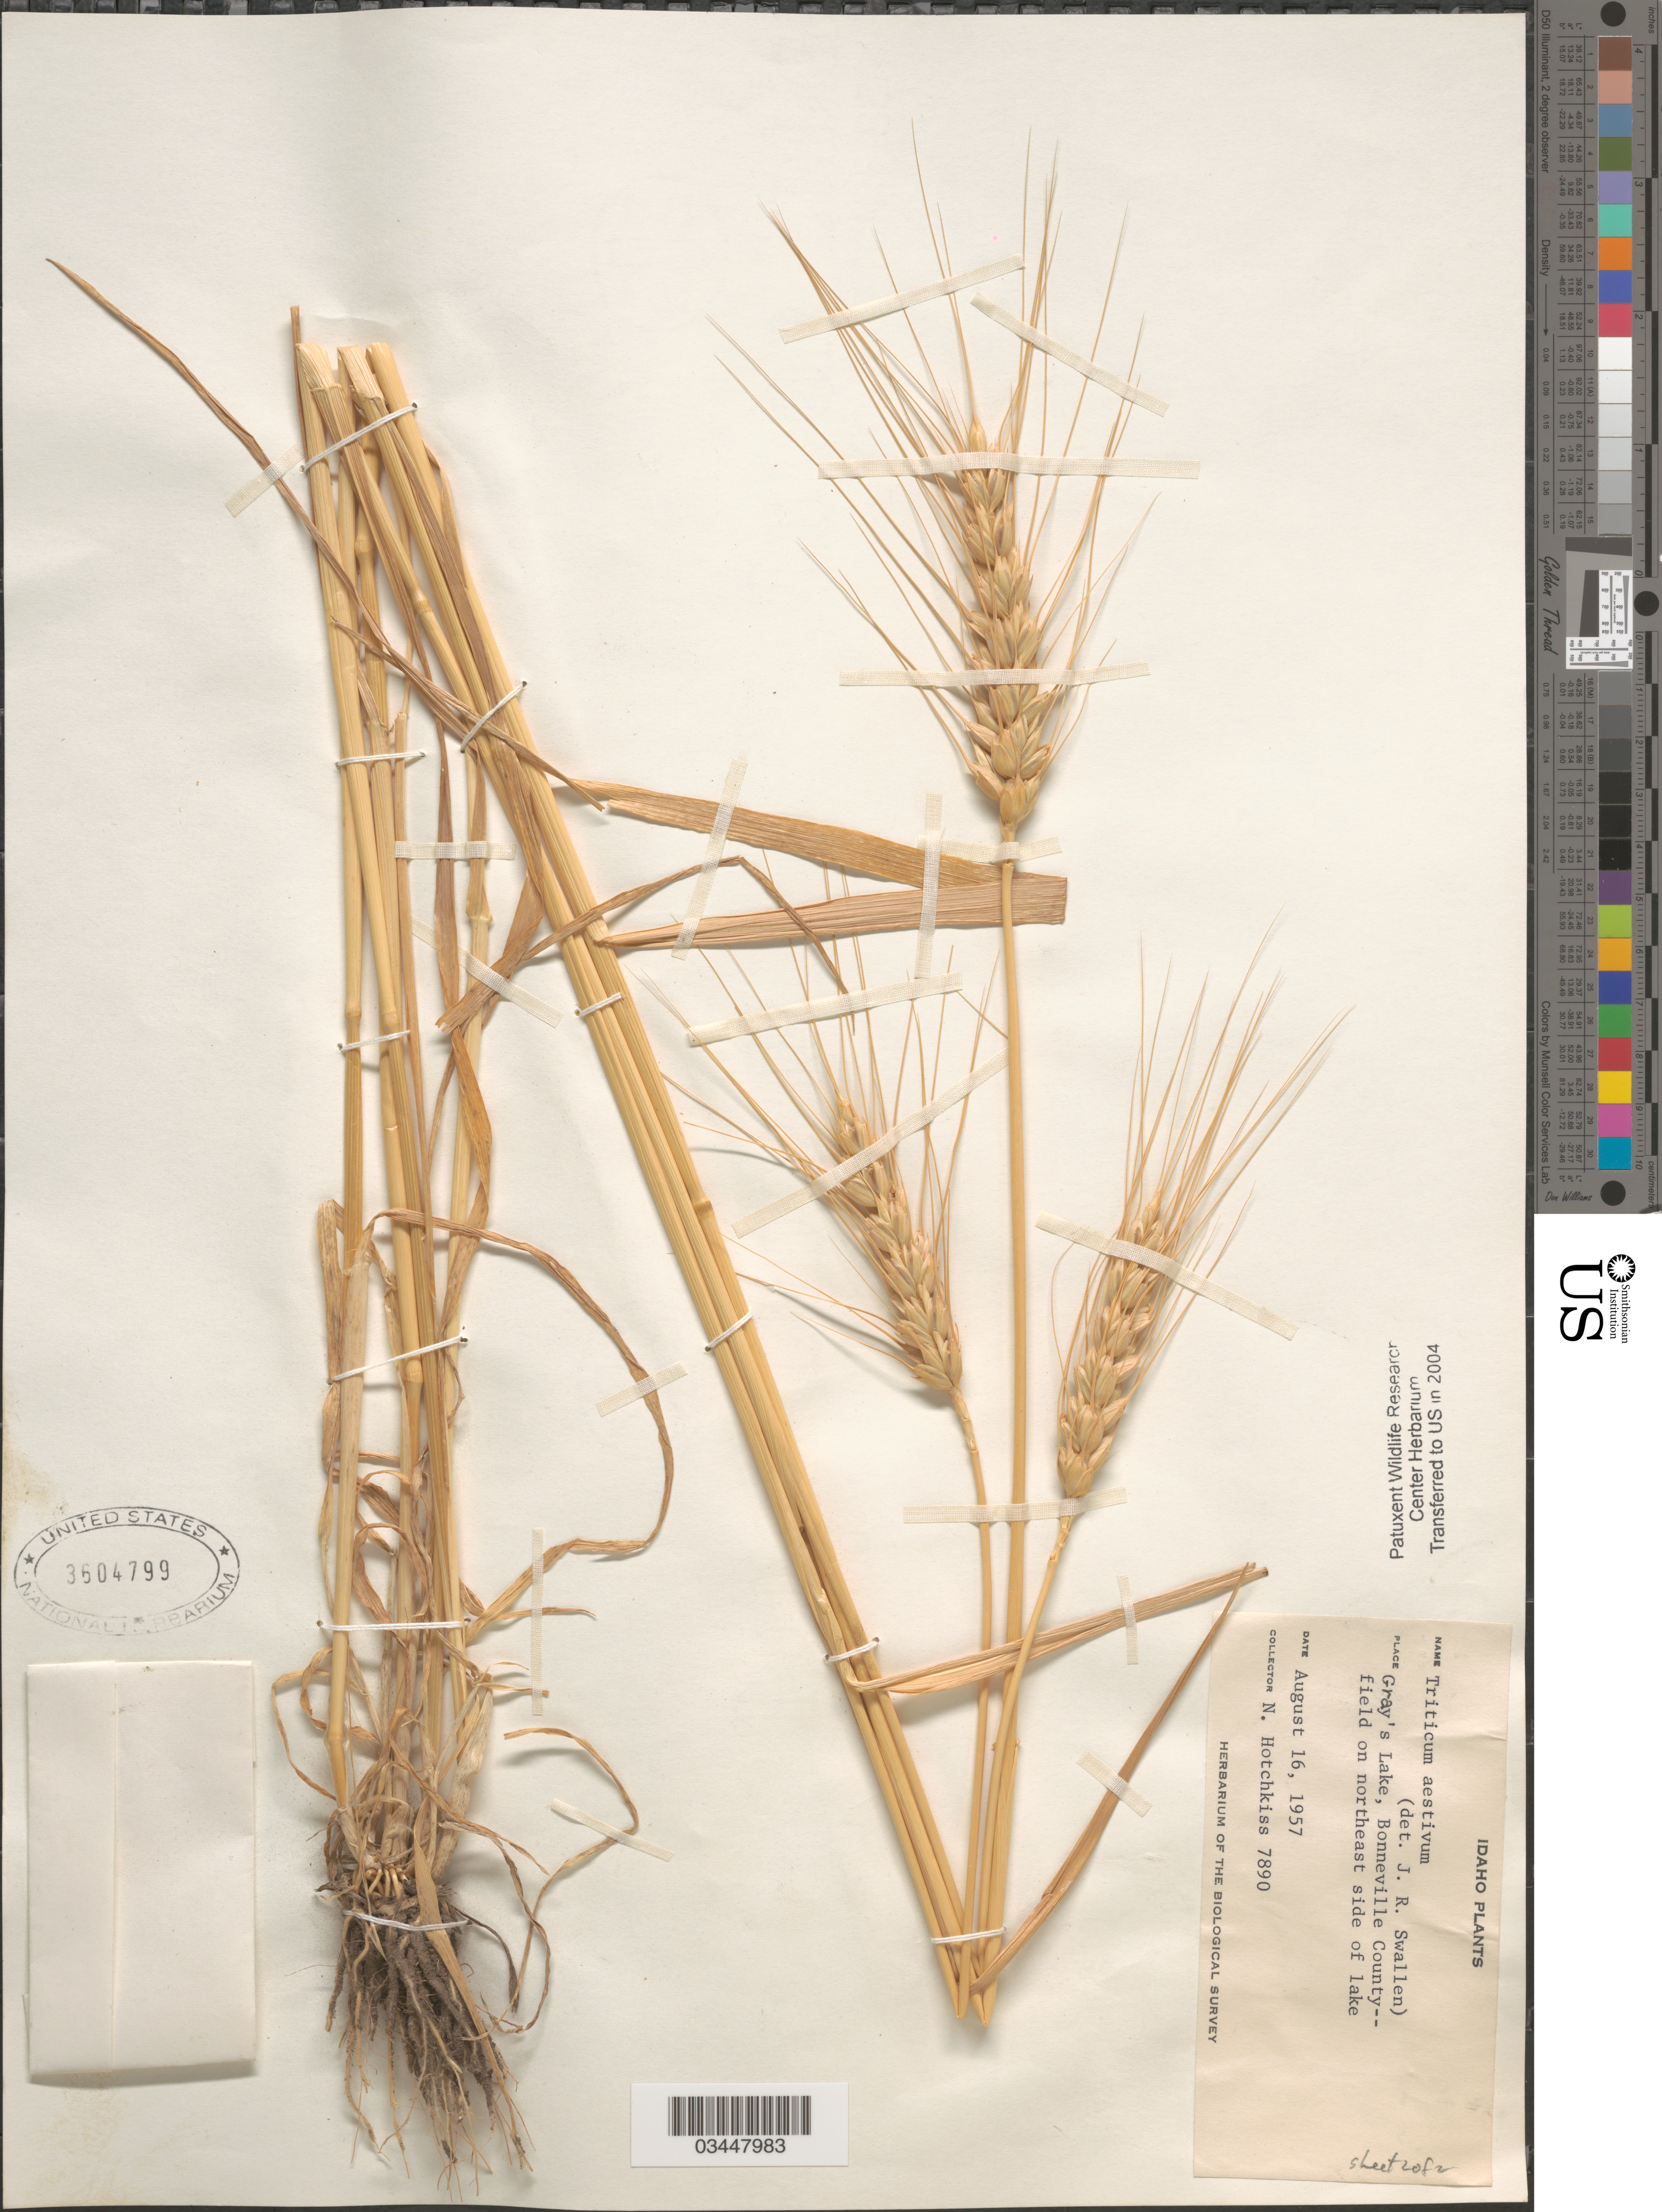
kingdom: Plantae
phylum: Tracheophyta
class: Liliopsida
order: Poales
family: Poaceae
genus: Triticum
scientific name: Triticum aestivum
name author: L.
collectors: N. Hotchkiss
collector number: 7890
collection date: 1957-08-16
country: United States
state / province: Idaho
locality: Gray's Lake, Bonneville County-- field on northeast side of lake. Herbarium of the Biological Survey.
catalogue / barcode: US 3604799